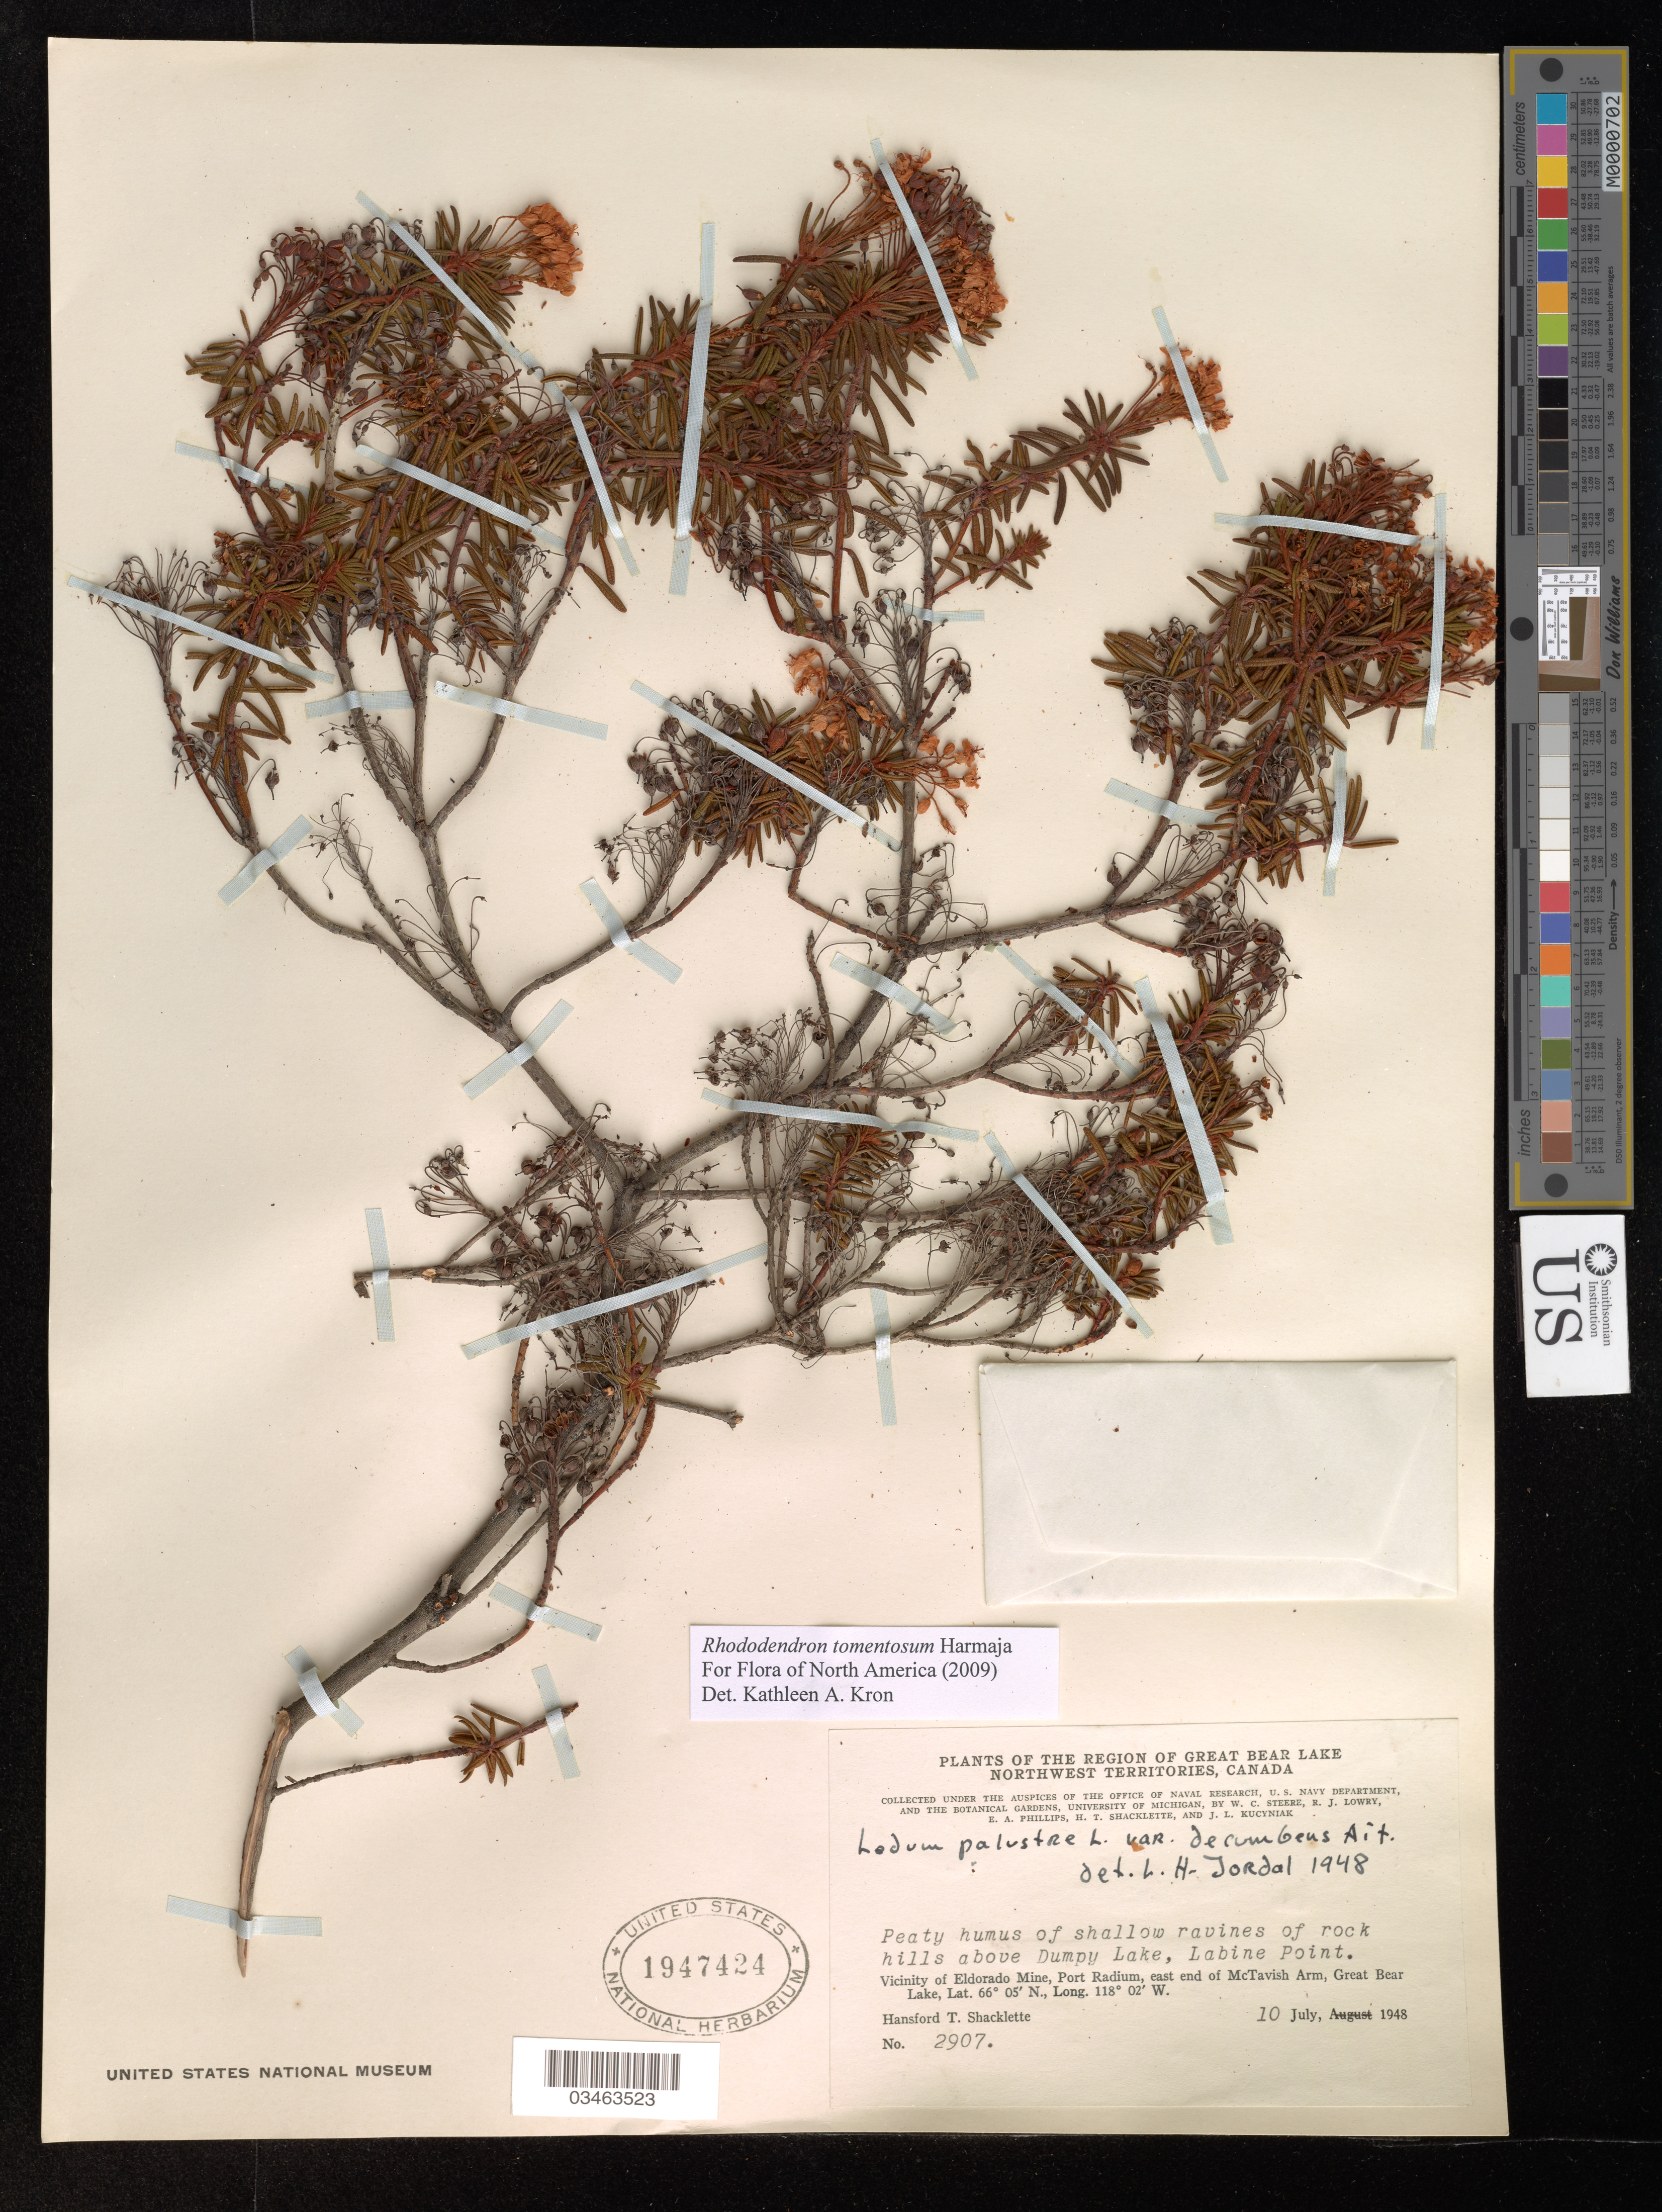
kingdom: Plantae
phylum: Tracheophyta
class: Magnoliopsida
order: Ericales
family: Ericaceae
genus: Rhododendron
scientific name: Rhododendron tomentosum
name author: Harmaja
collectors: W. C. Steere, R. Lowry, E. Phillips, H. Shacklette & J. Kucyniak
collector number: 2907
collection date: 1948-07-10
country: Canada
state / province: Northwest Territories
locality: Region of Great Bear Lake. Peaty humus of shallow ravines of rock hills above Dumpy Lake, Labine Point. Vicinity of Eldorado Mine, Port Radium, east end of McTavish Arm.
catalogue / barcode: US 1947424